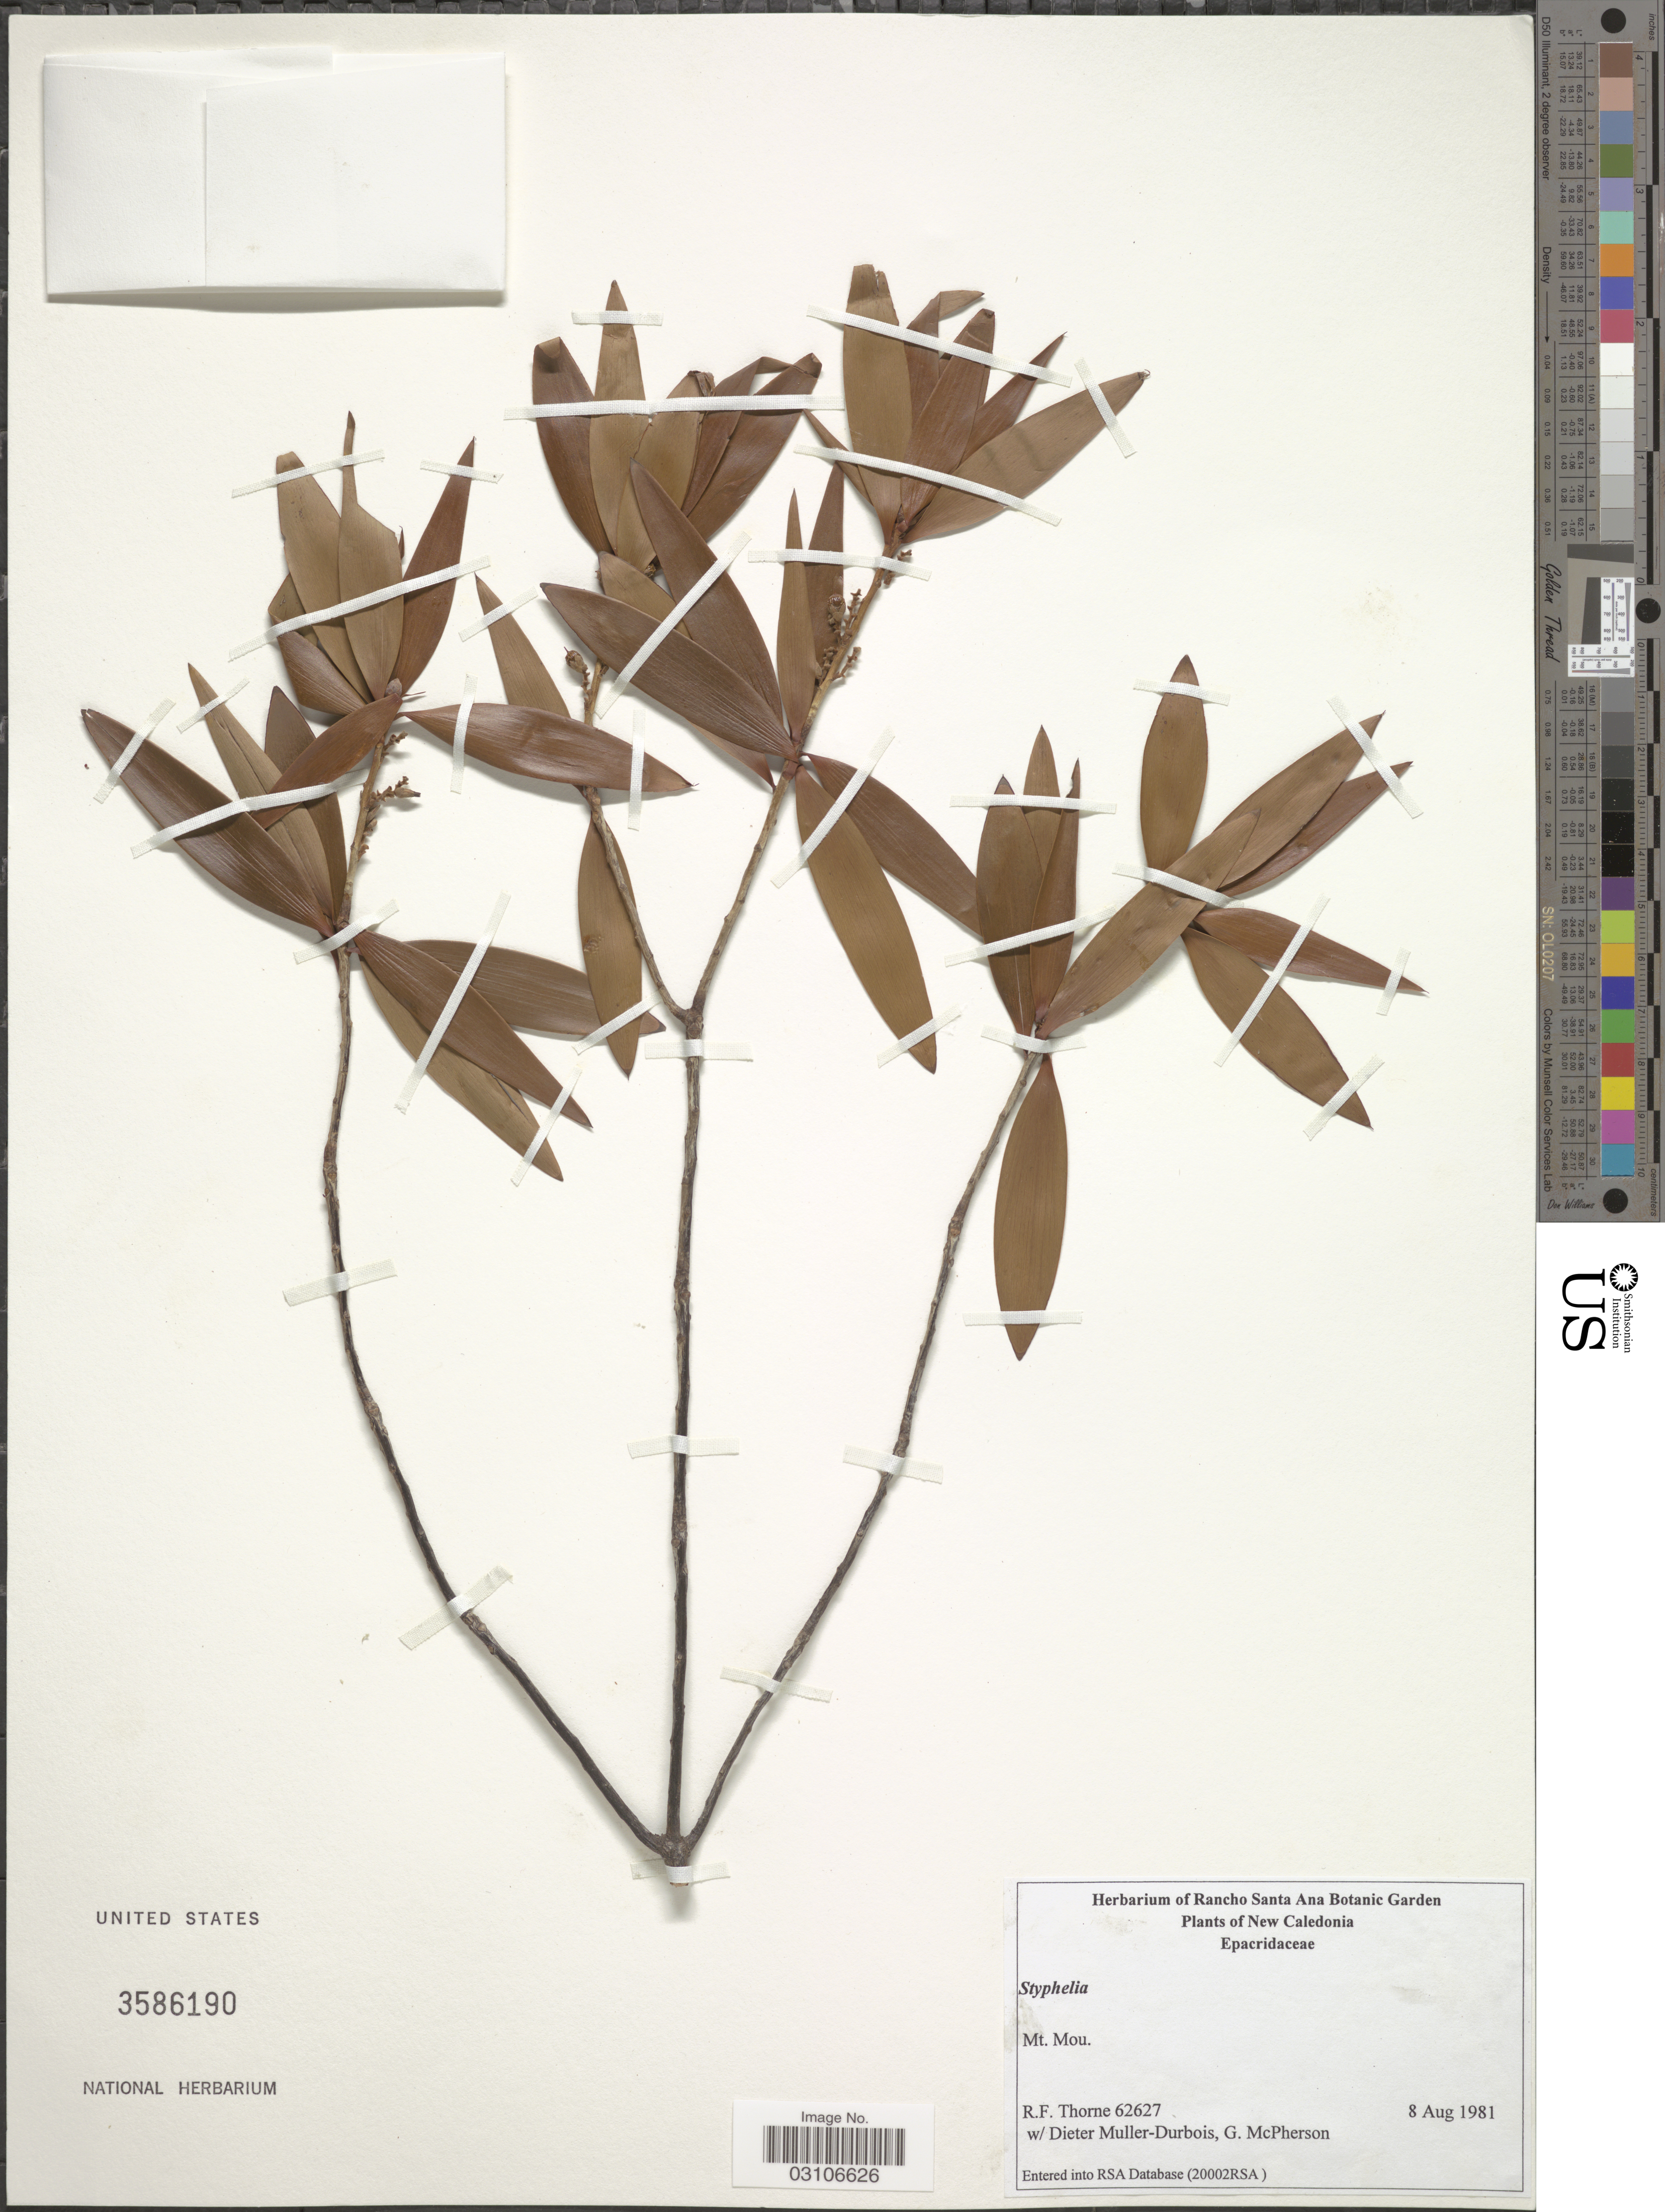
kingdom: Plantae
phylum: Tracheophyta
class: Magnoliopsida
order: Ericales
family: Ericaceae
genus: Styphelia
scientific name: Styphelia sp.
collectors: R. Thorne, D. Muller-Durbois & G. McPherson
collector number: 62627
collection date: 1981-08-08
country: New Caledonia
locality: Mt. Mou.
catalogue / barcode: US 3586190